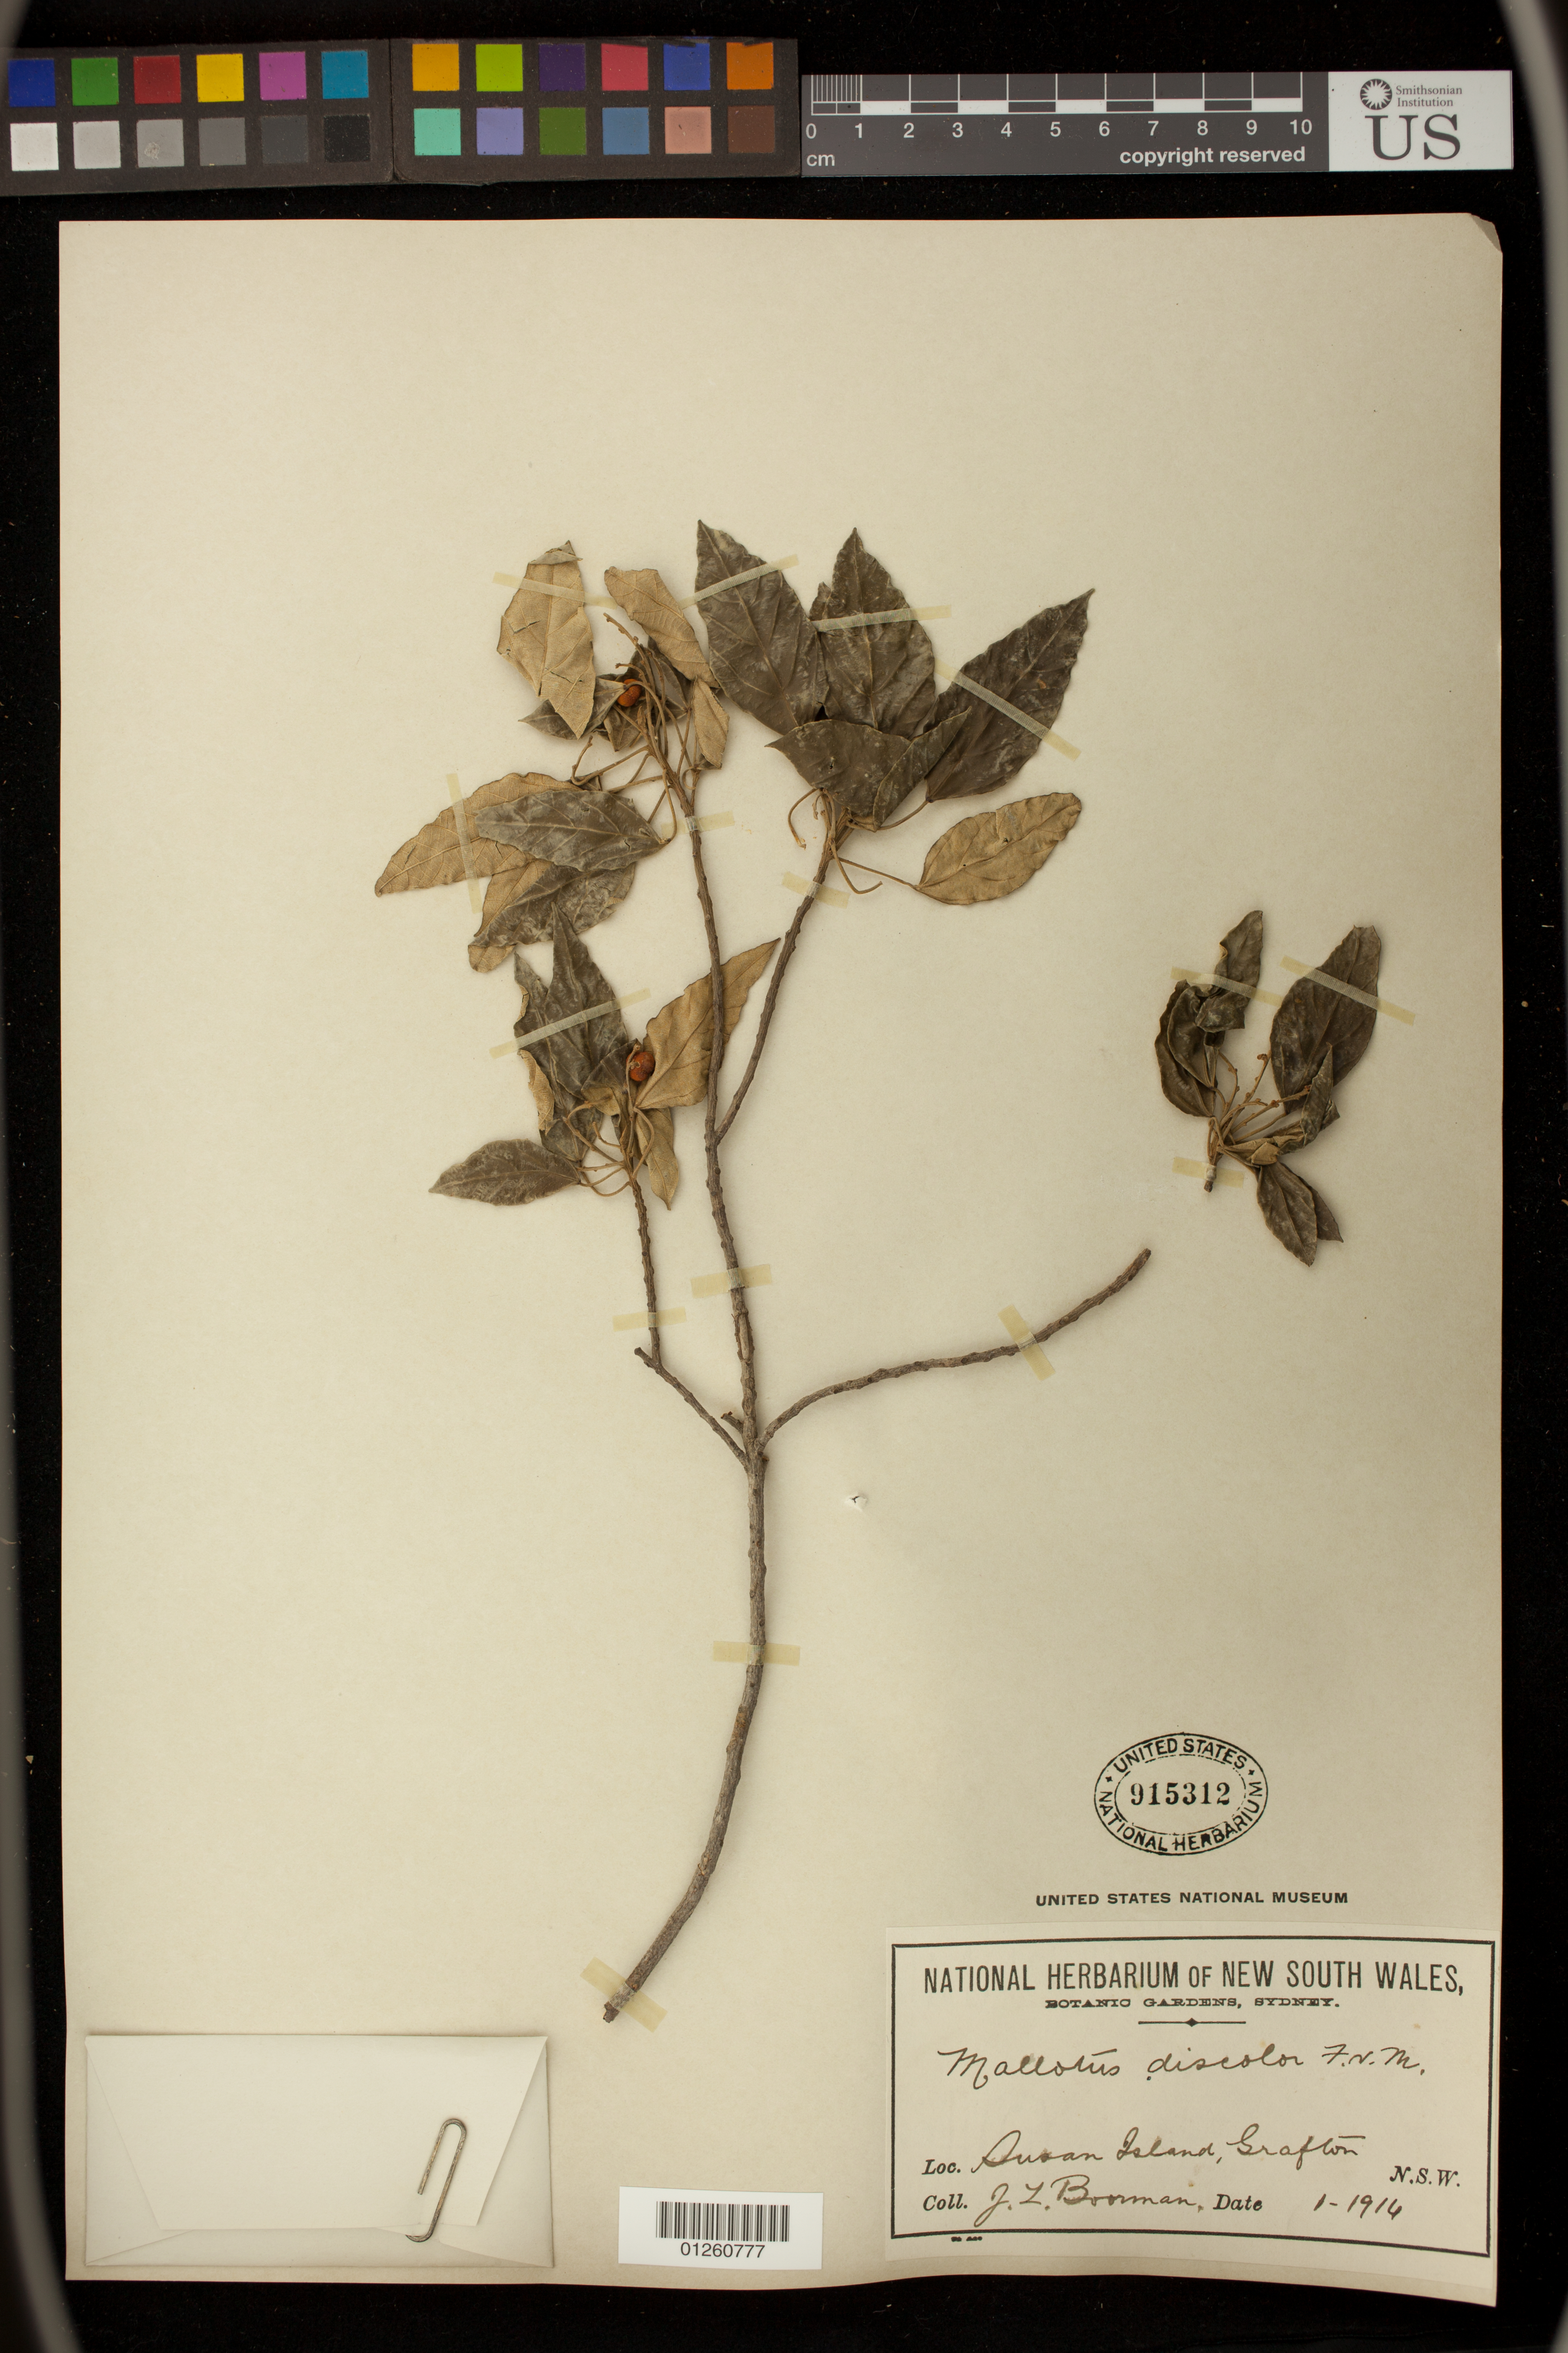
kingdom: Plantae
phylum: Tracheophyta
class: Magnoliopsida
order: Malpighiales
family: Euphorbiaceae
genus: Mallotus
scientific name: Mallotus discolor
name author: F. Muell. ex Benth.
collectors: J. Boorman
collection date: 1914-01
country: Australia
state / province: New South Wales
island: Susan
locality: Grafton.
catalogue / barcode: US 915312